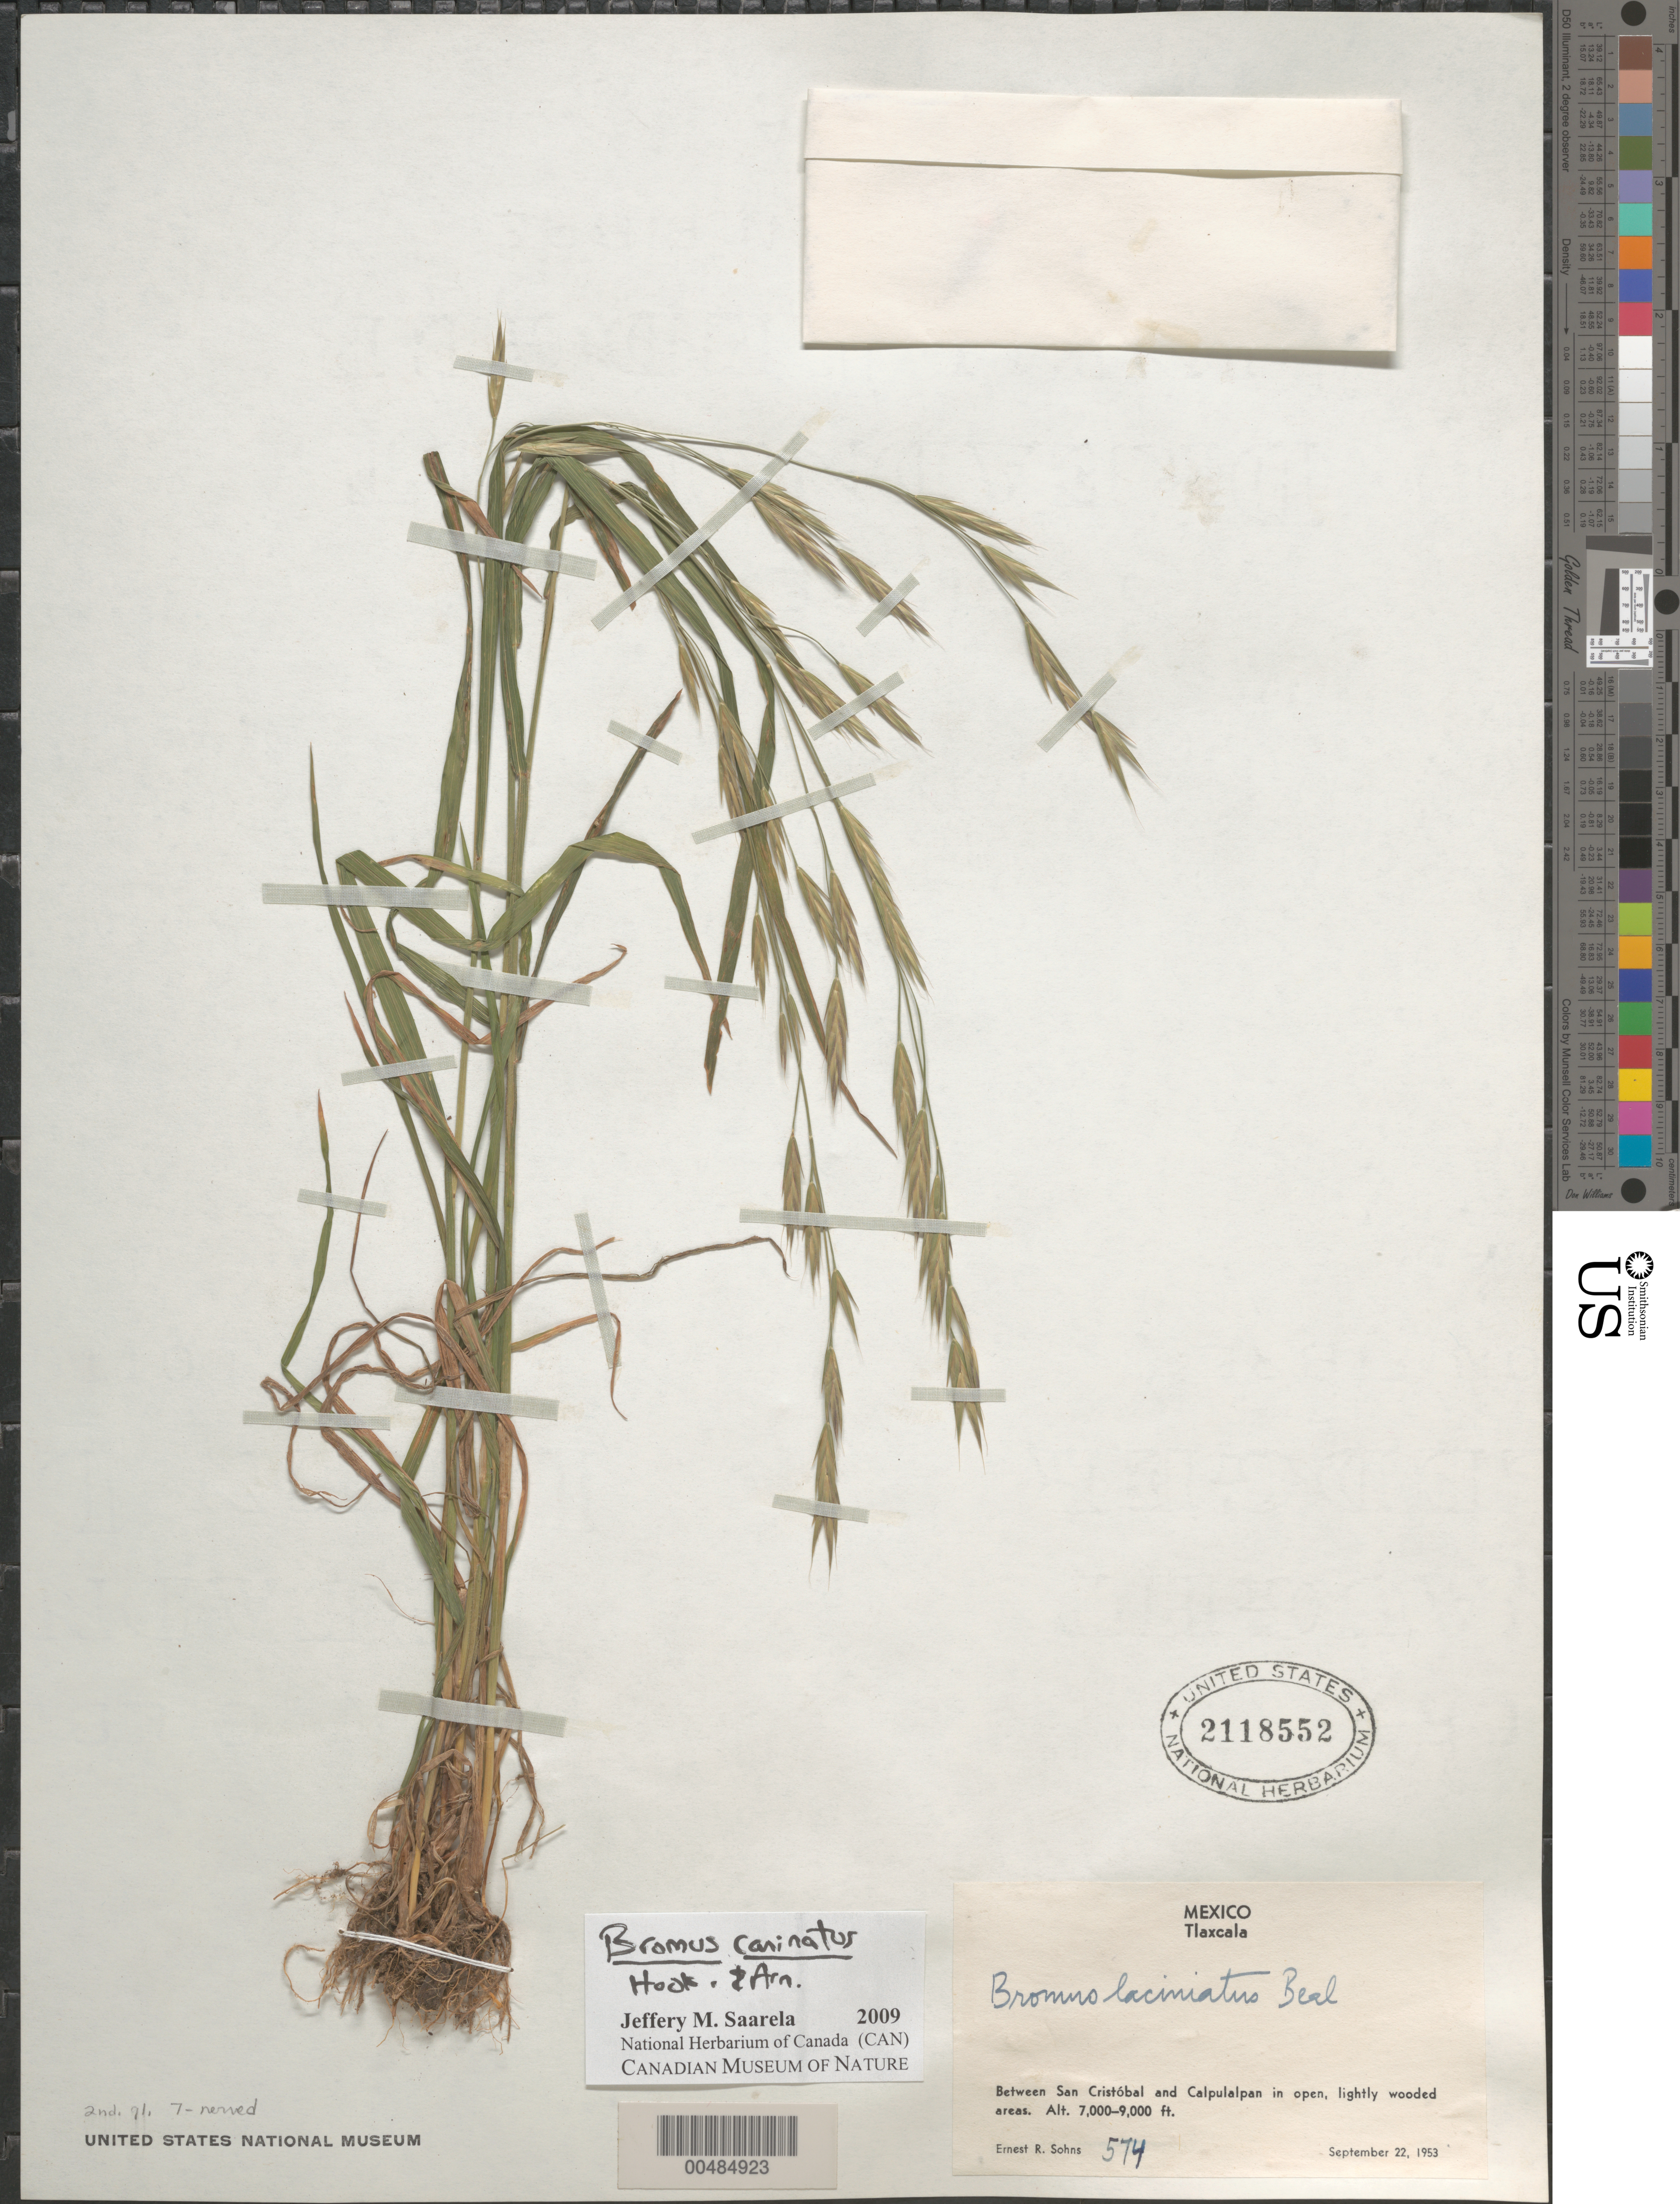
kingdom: Plantae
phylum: Tracheophyta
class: Liliopsida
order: Poales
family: Poaceae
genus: Bromus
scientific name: Bromus carinatus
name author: Hook. & Arn.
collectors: E. R. Sohns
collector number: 574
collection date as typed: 22 Sep 1953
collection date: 1953-09-22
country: Mexico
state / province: Tlaxcala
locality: Between San Crist¢bal and Calpulalpan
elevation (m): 2134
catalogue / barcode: US 2118552